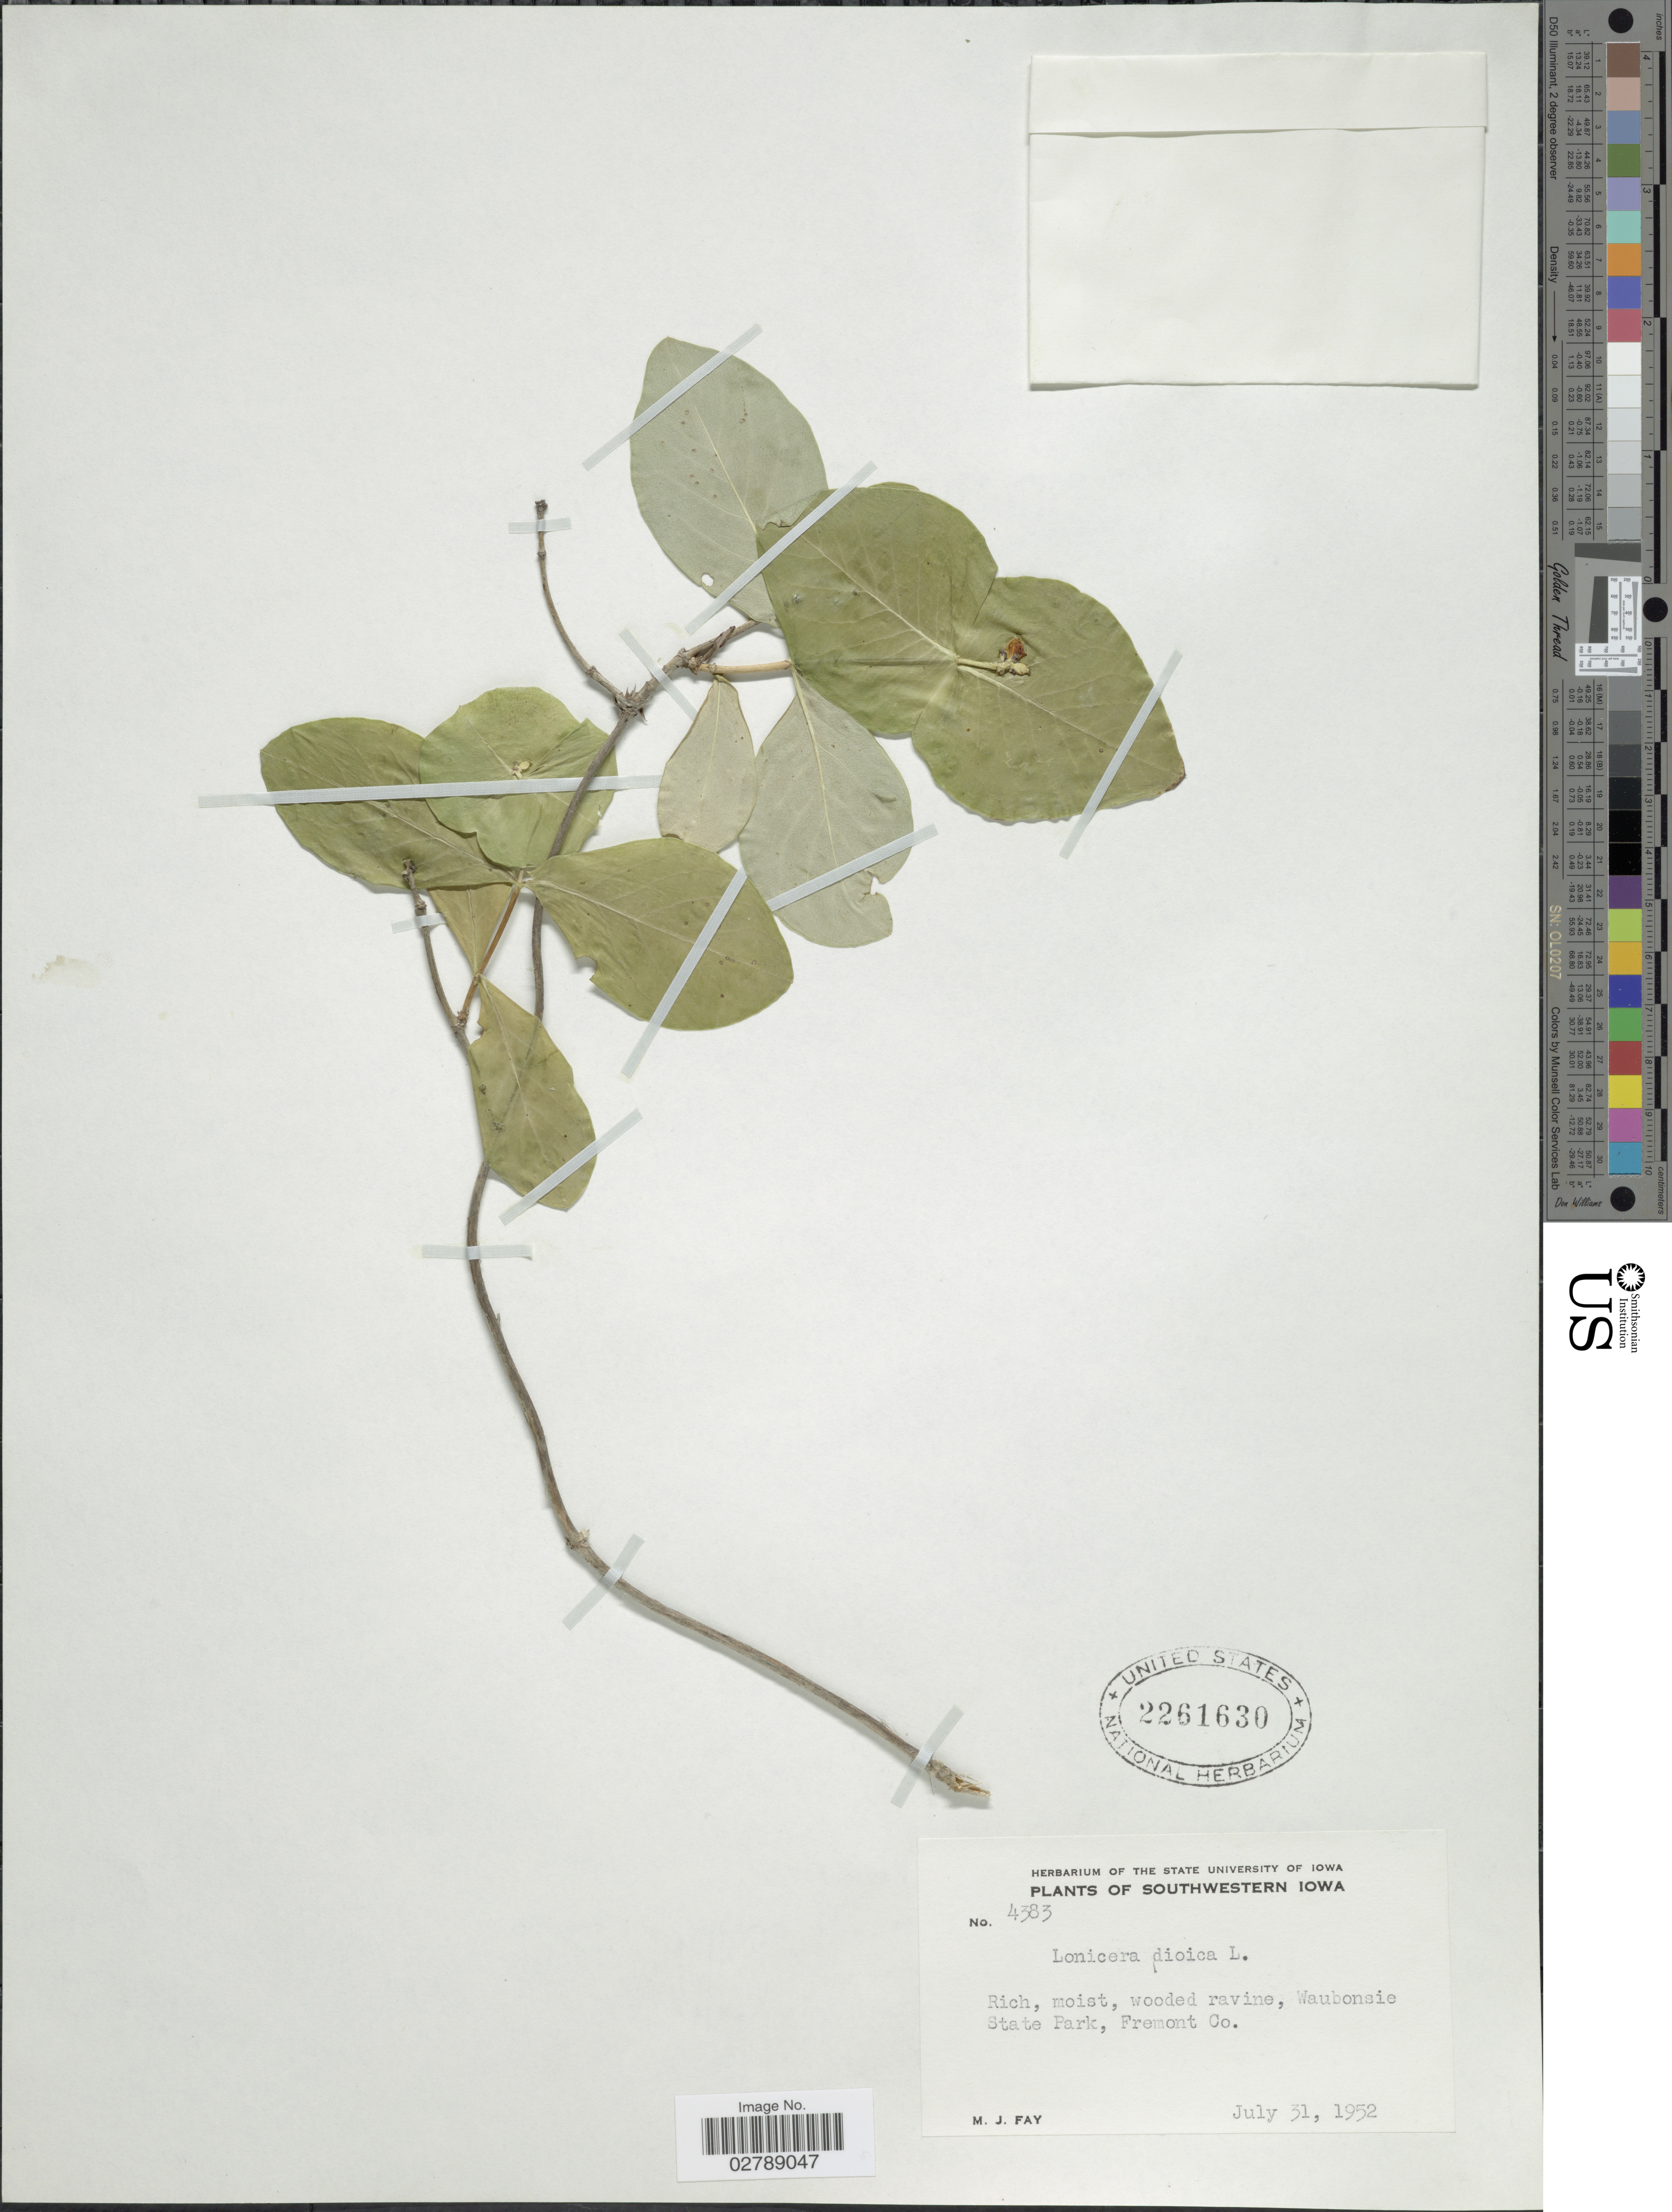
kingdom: Plantae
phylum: Tracheophyta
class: Magnoliopsida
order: Dipsacales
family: Caprifoliaceae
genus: Lonicera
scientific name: Lonicera dioica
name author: L.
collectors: M. Fay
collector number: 4383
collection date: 1952-07-31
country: United States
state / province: Iowa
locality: Southwestern Iowa. Rich, moist, wooded ravine, Waubonsie State Park, Fremont Co.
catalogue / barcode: US 2261630